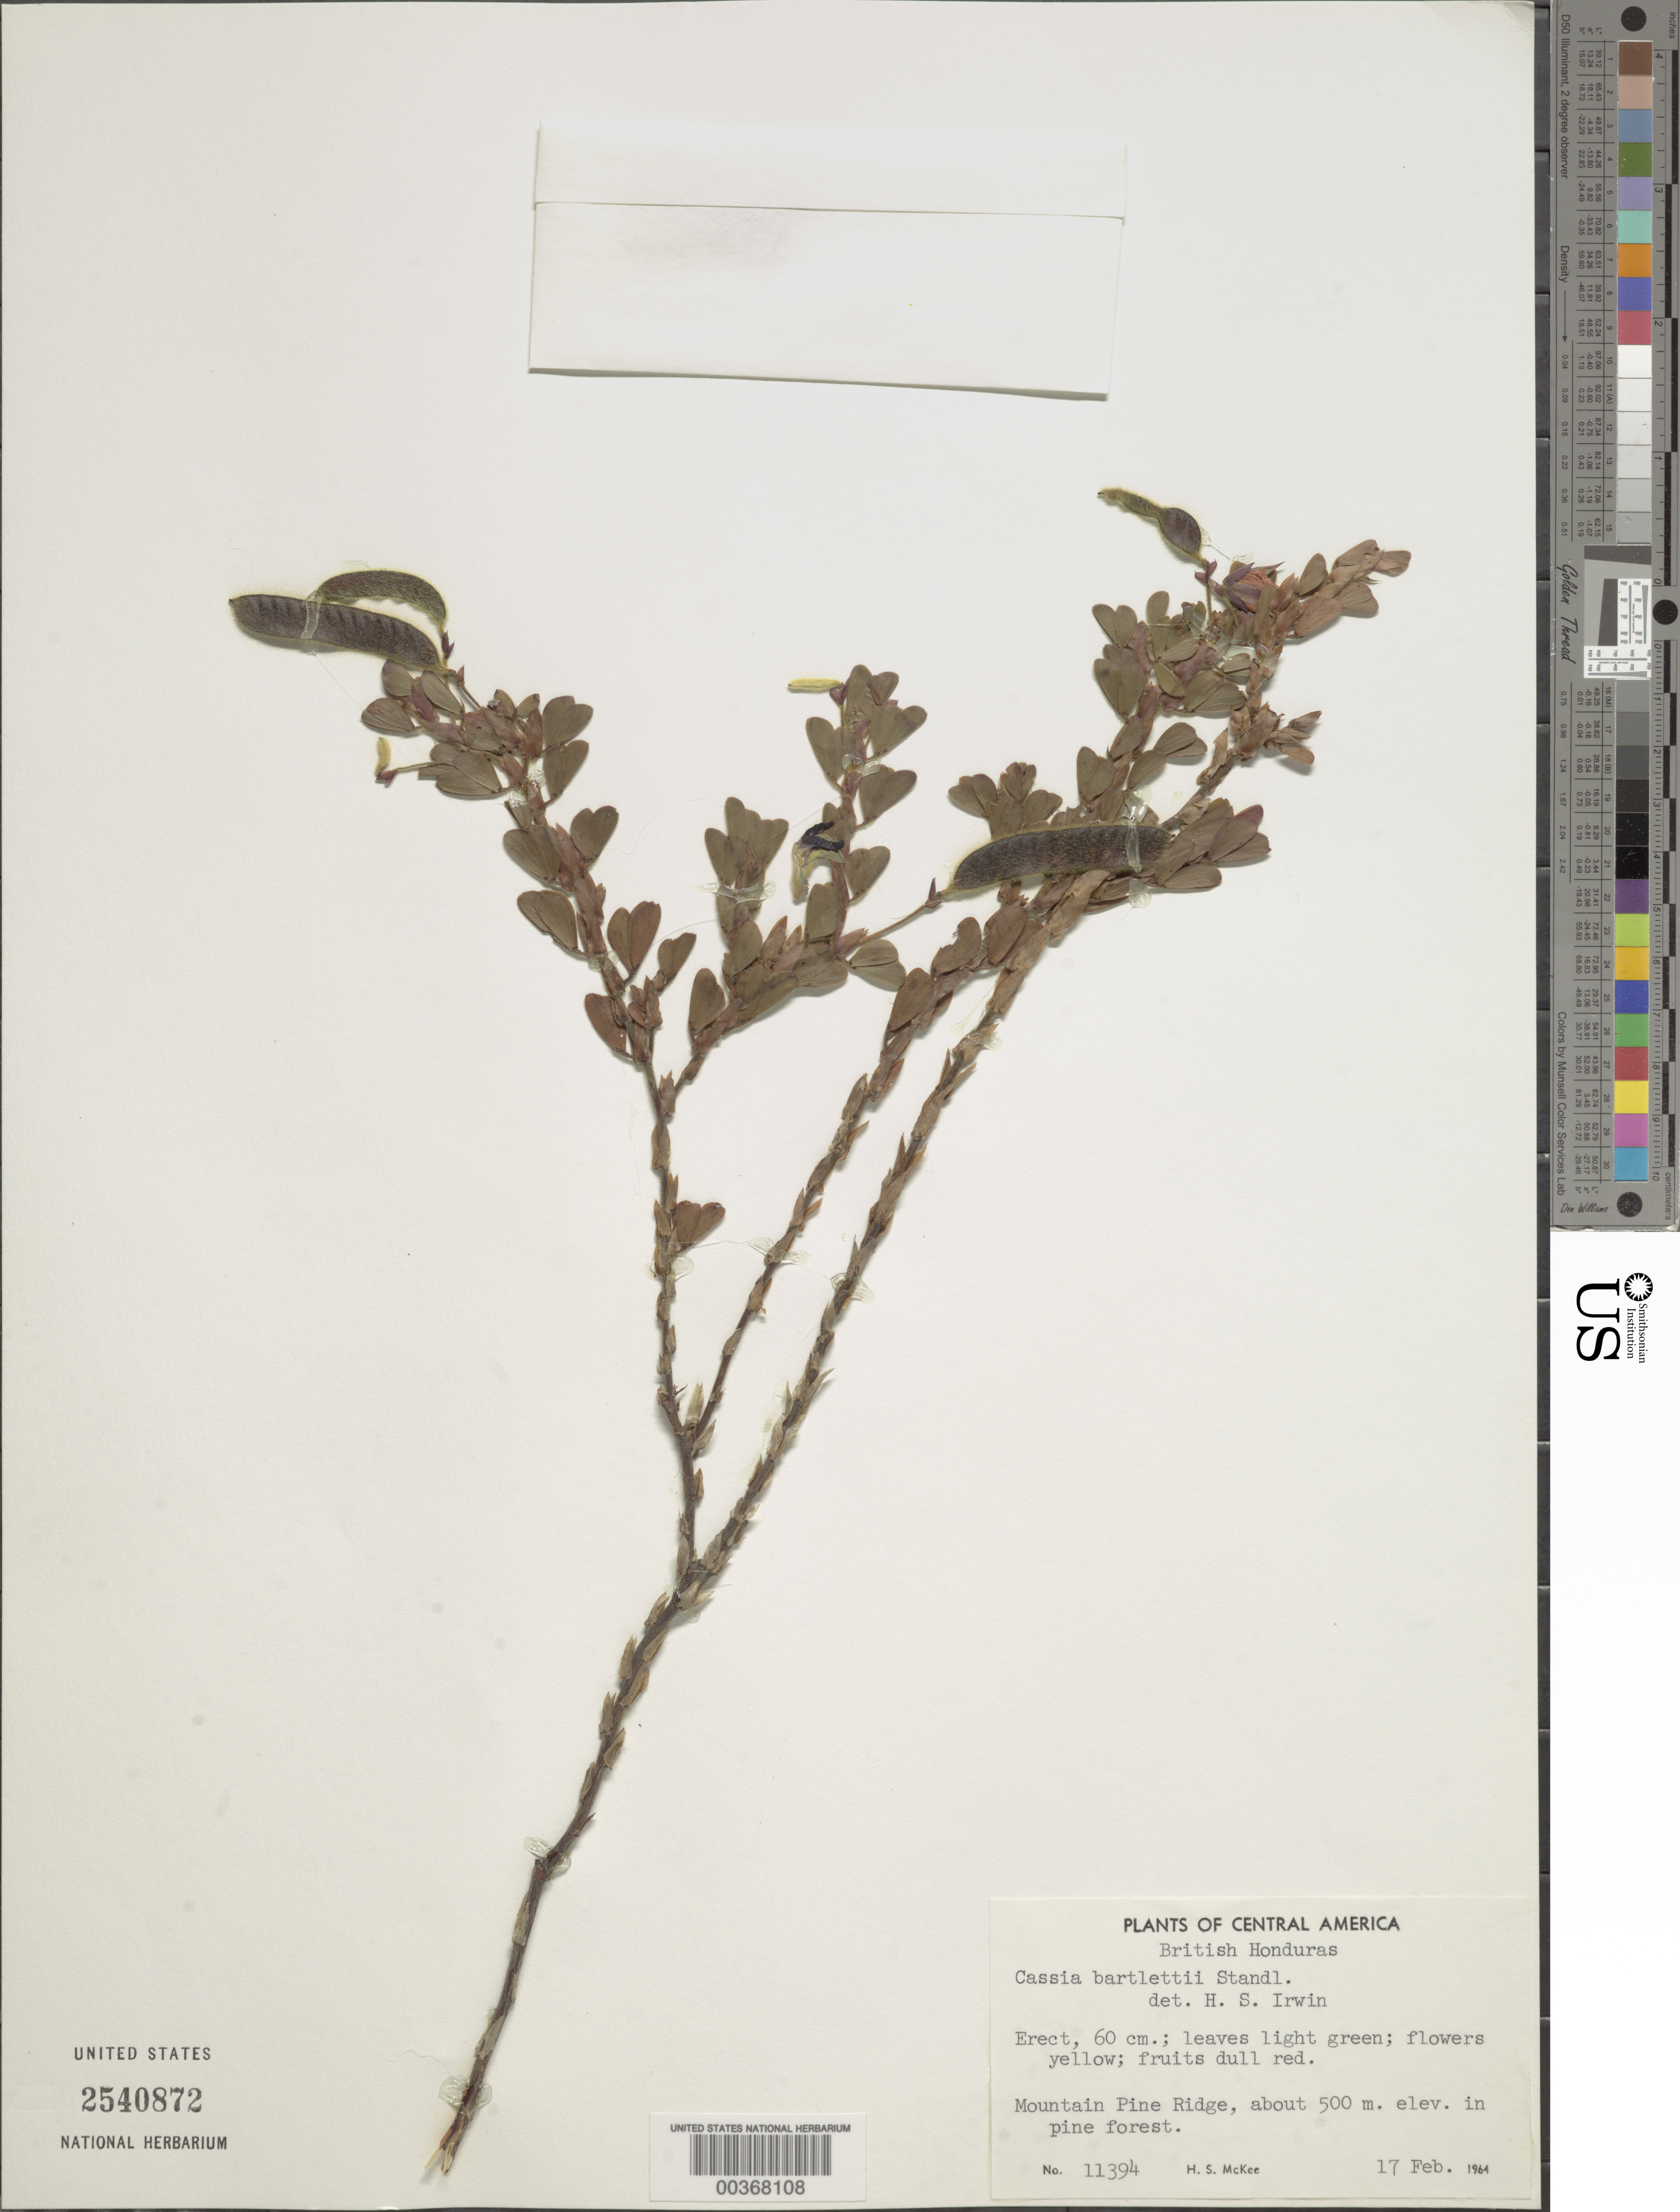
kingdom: Plantae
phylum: Tracheophyta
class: Magnoliopsida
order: Fabales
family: Fabaceae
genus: Chamaecrista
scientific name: Chamaecrista desvauxii var. mollissima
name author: (Benth.) H.S. Irwin & Barneby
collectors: H. S. MacKee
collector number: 11394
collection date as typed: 17 Feb 1964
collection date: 1964-02-17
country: Belize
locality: Mountain Pine Ridge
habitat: In pine forest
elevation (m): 500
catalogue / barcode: US 2540872